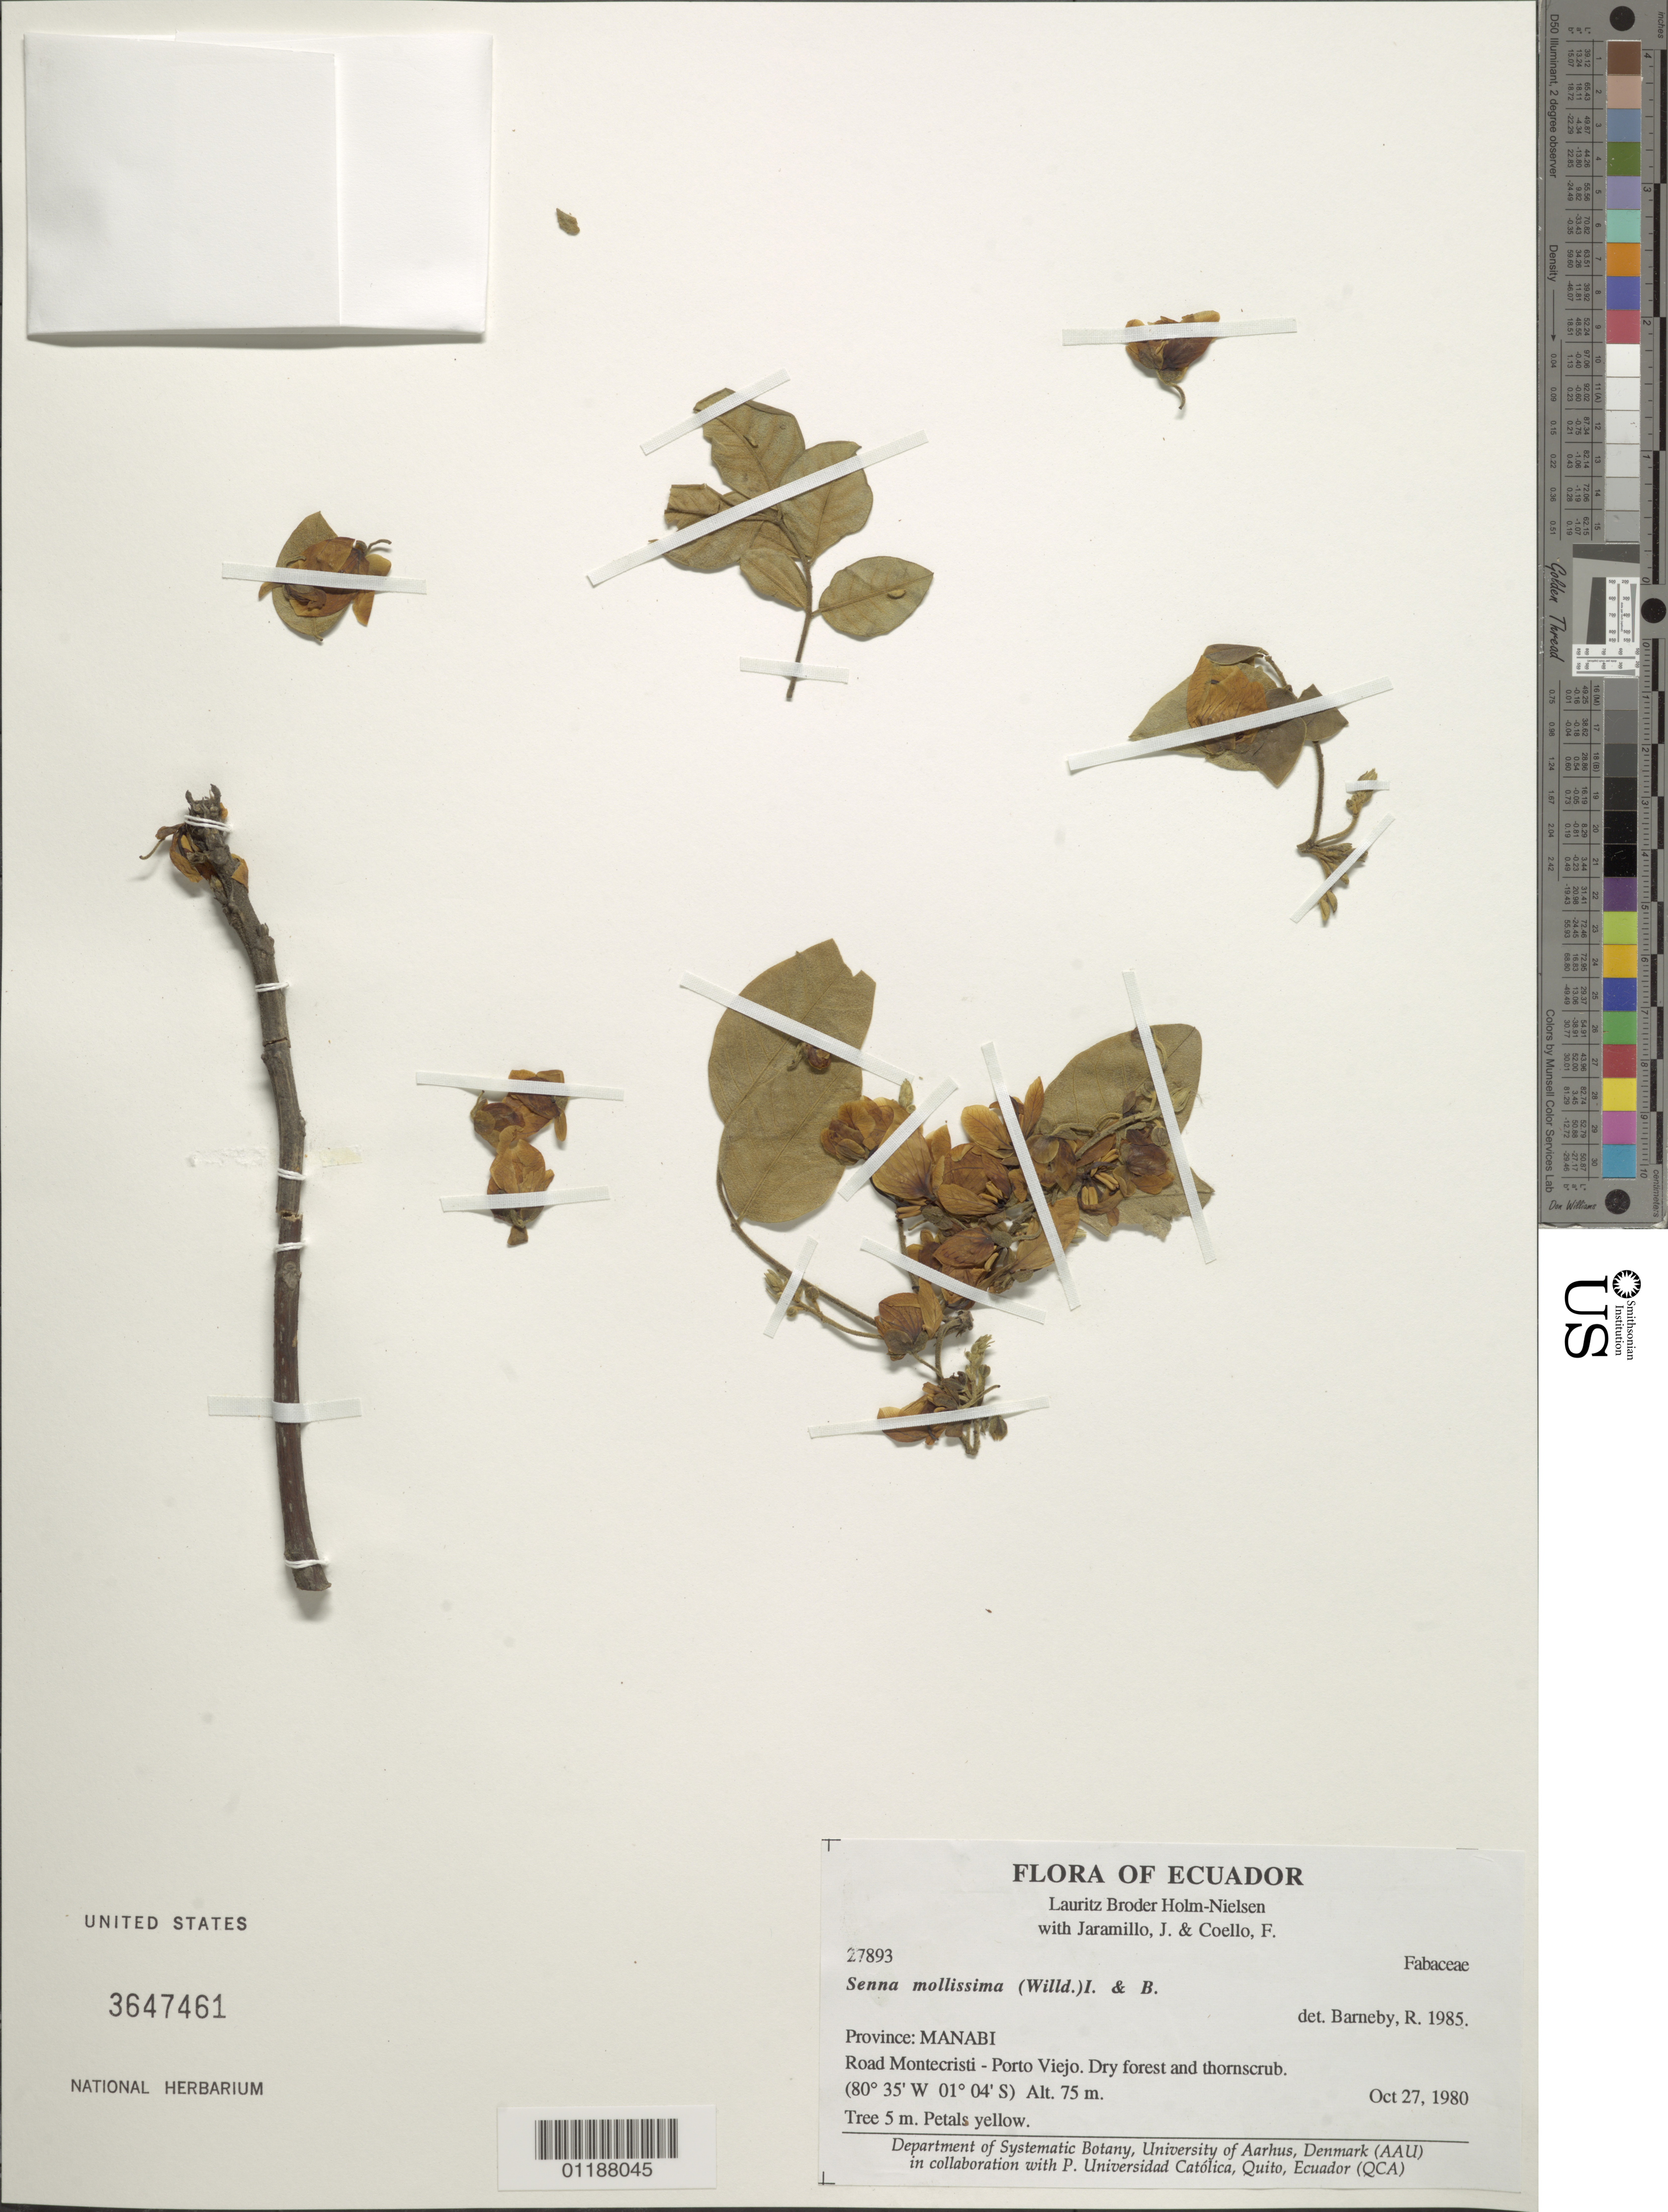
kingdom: Plantae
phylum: Tracheophyta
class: Magnoliopsida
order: Fabales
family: Fabaceae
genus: Senna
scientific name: Senna mollissima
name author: (Humb. & Bonpl. ex Willd.) H.S. Irwin & Barneby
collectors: L. B. Holm-Nielsen, J. L. Jaramillo & F. Coello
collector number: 27893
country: Ecuador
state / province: Manabi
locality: Road Montecristi-Porto Viejo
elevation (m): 75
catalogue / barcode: US 3647461